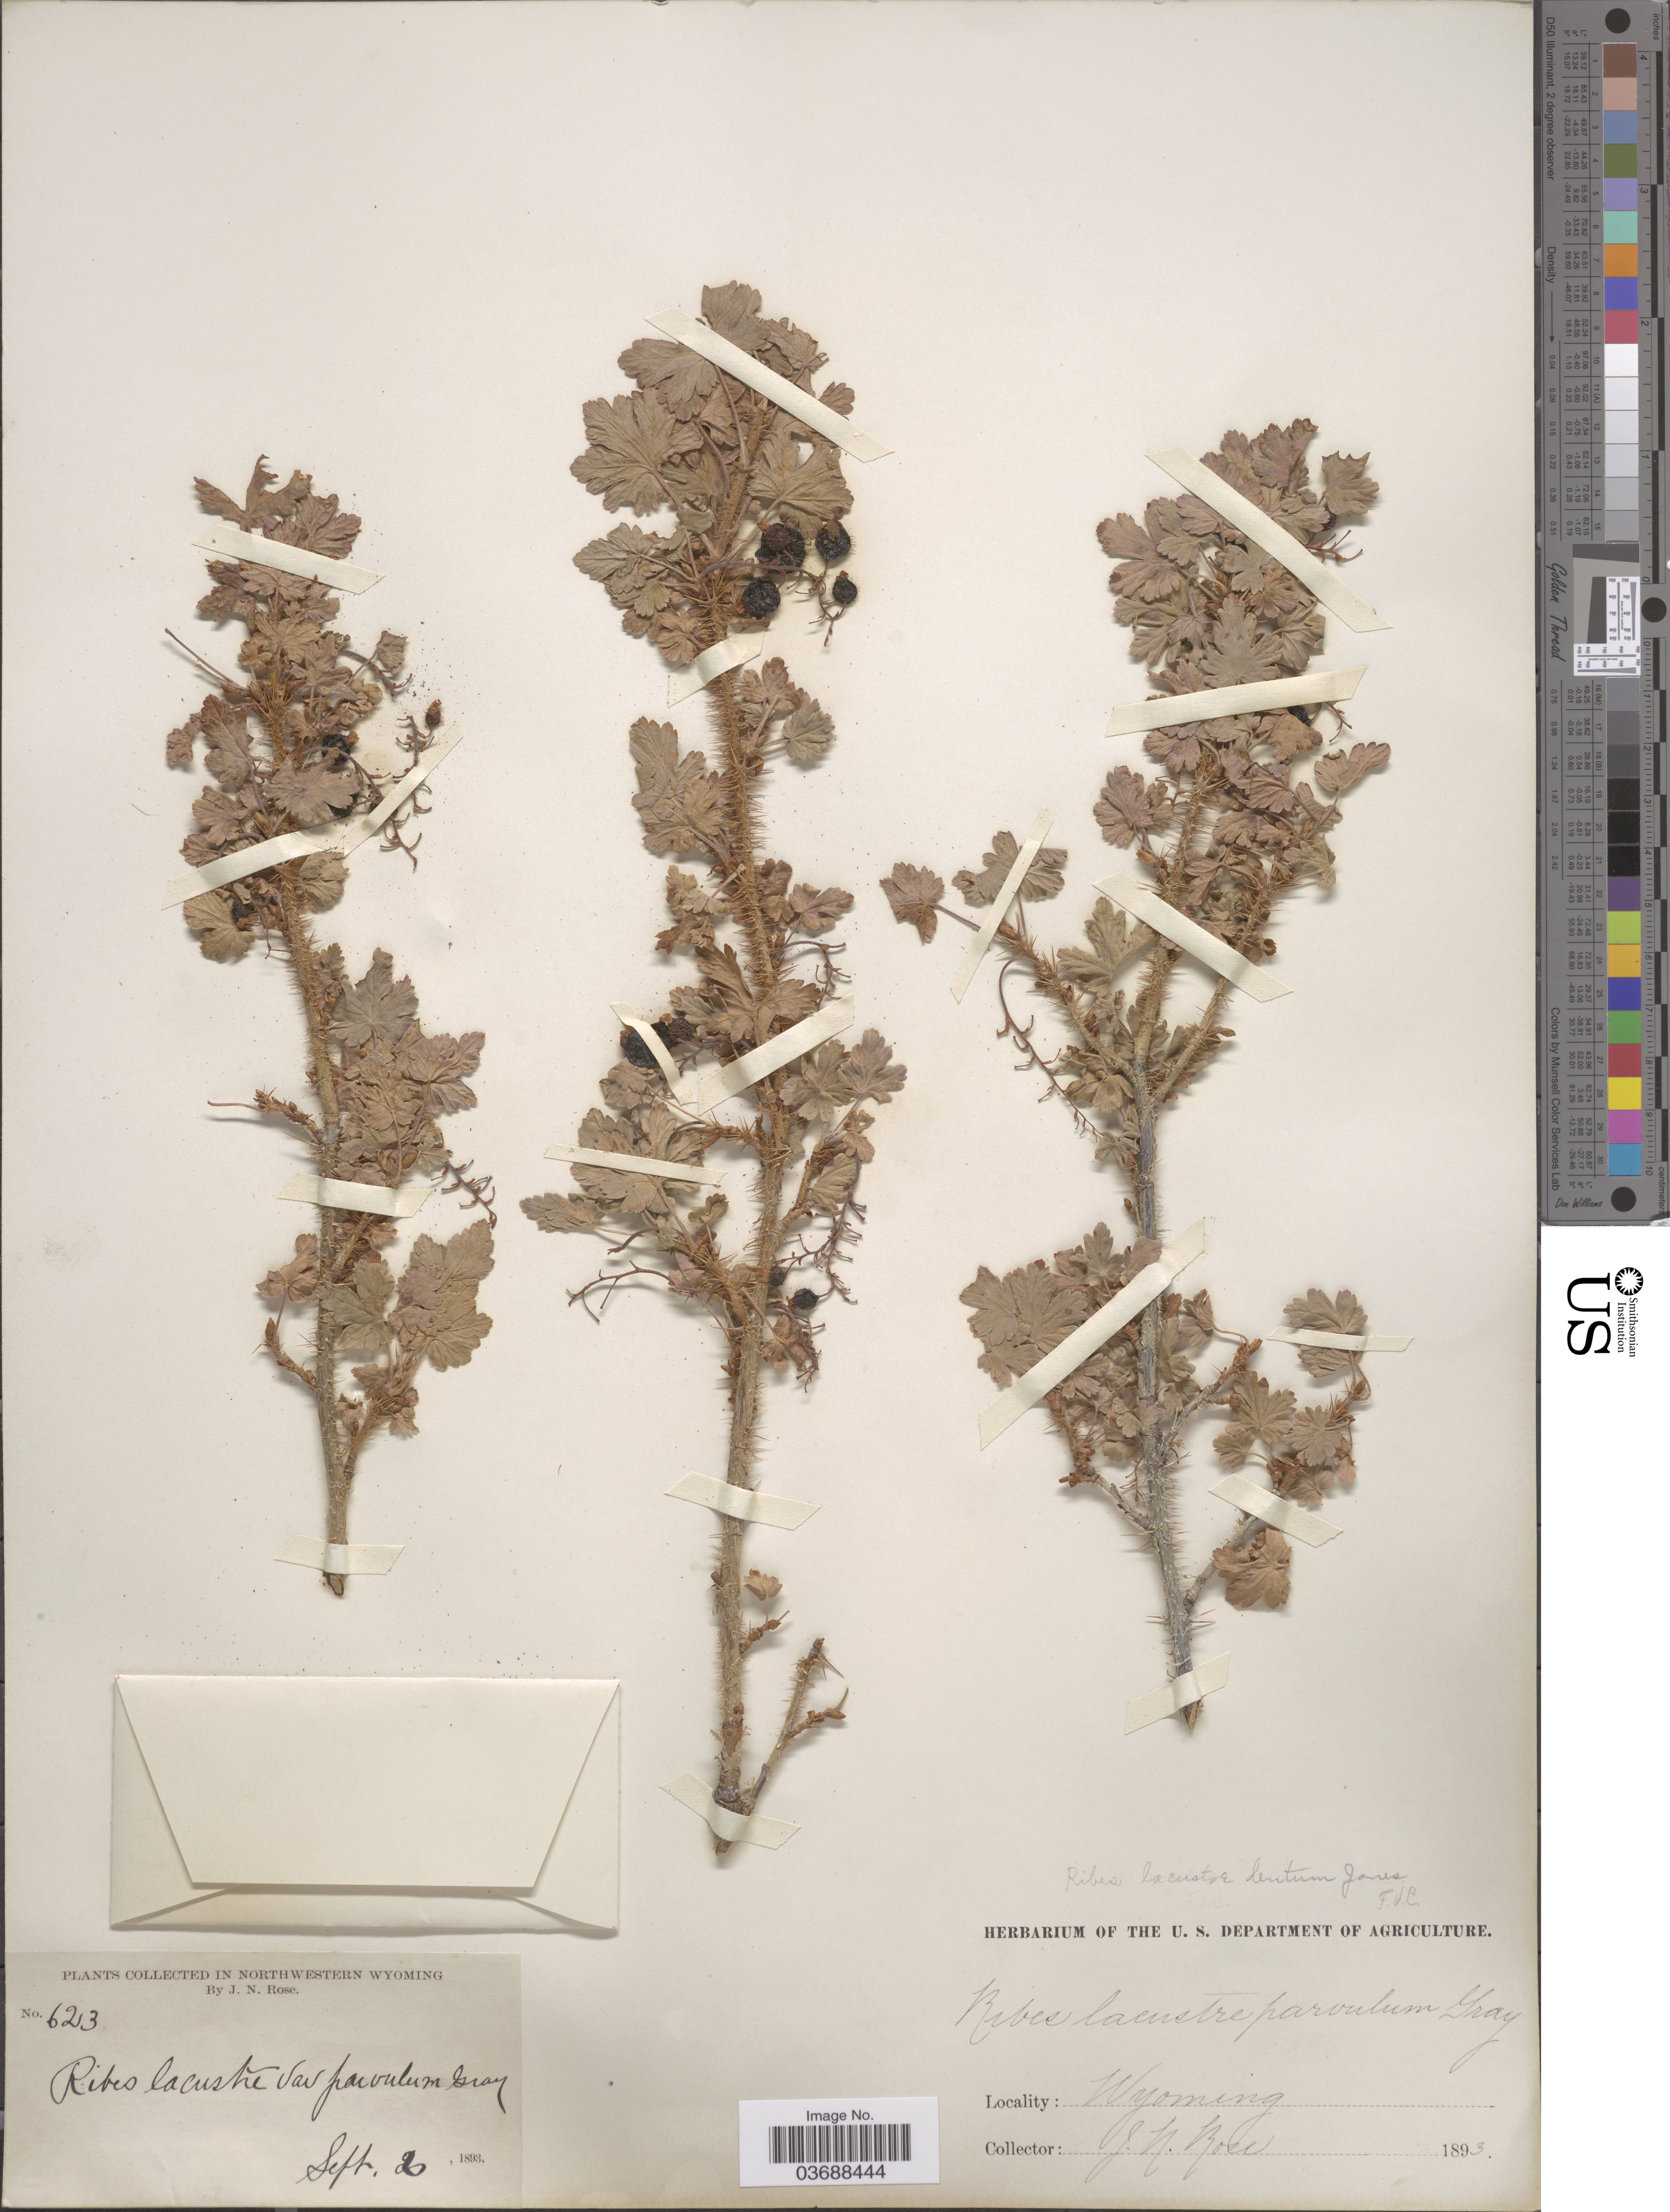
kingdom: Plantae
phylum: Tracheophyta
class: Magnoliopsida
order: Saxifragales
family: Grossulariaceae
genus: Ribes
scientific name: Ribes montigenum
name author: McClatchie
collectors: J. N. Rose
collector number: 623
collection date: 1893-09-02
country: United States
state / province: Wyoming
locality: Northwestern Wyoming.